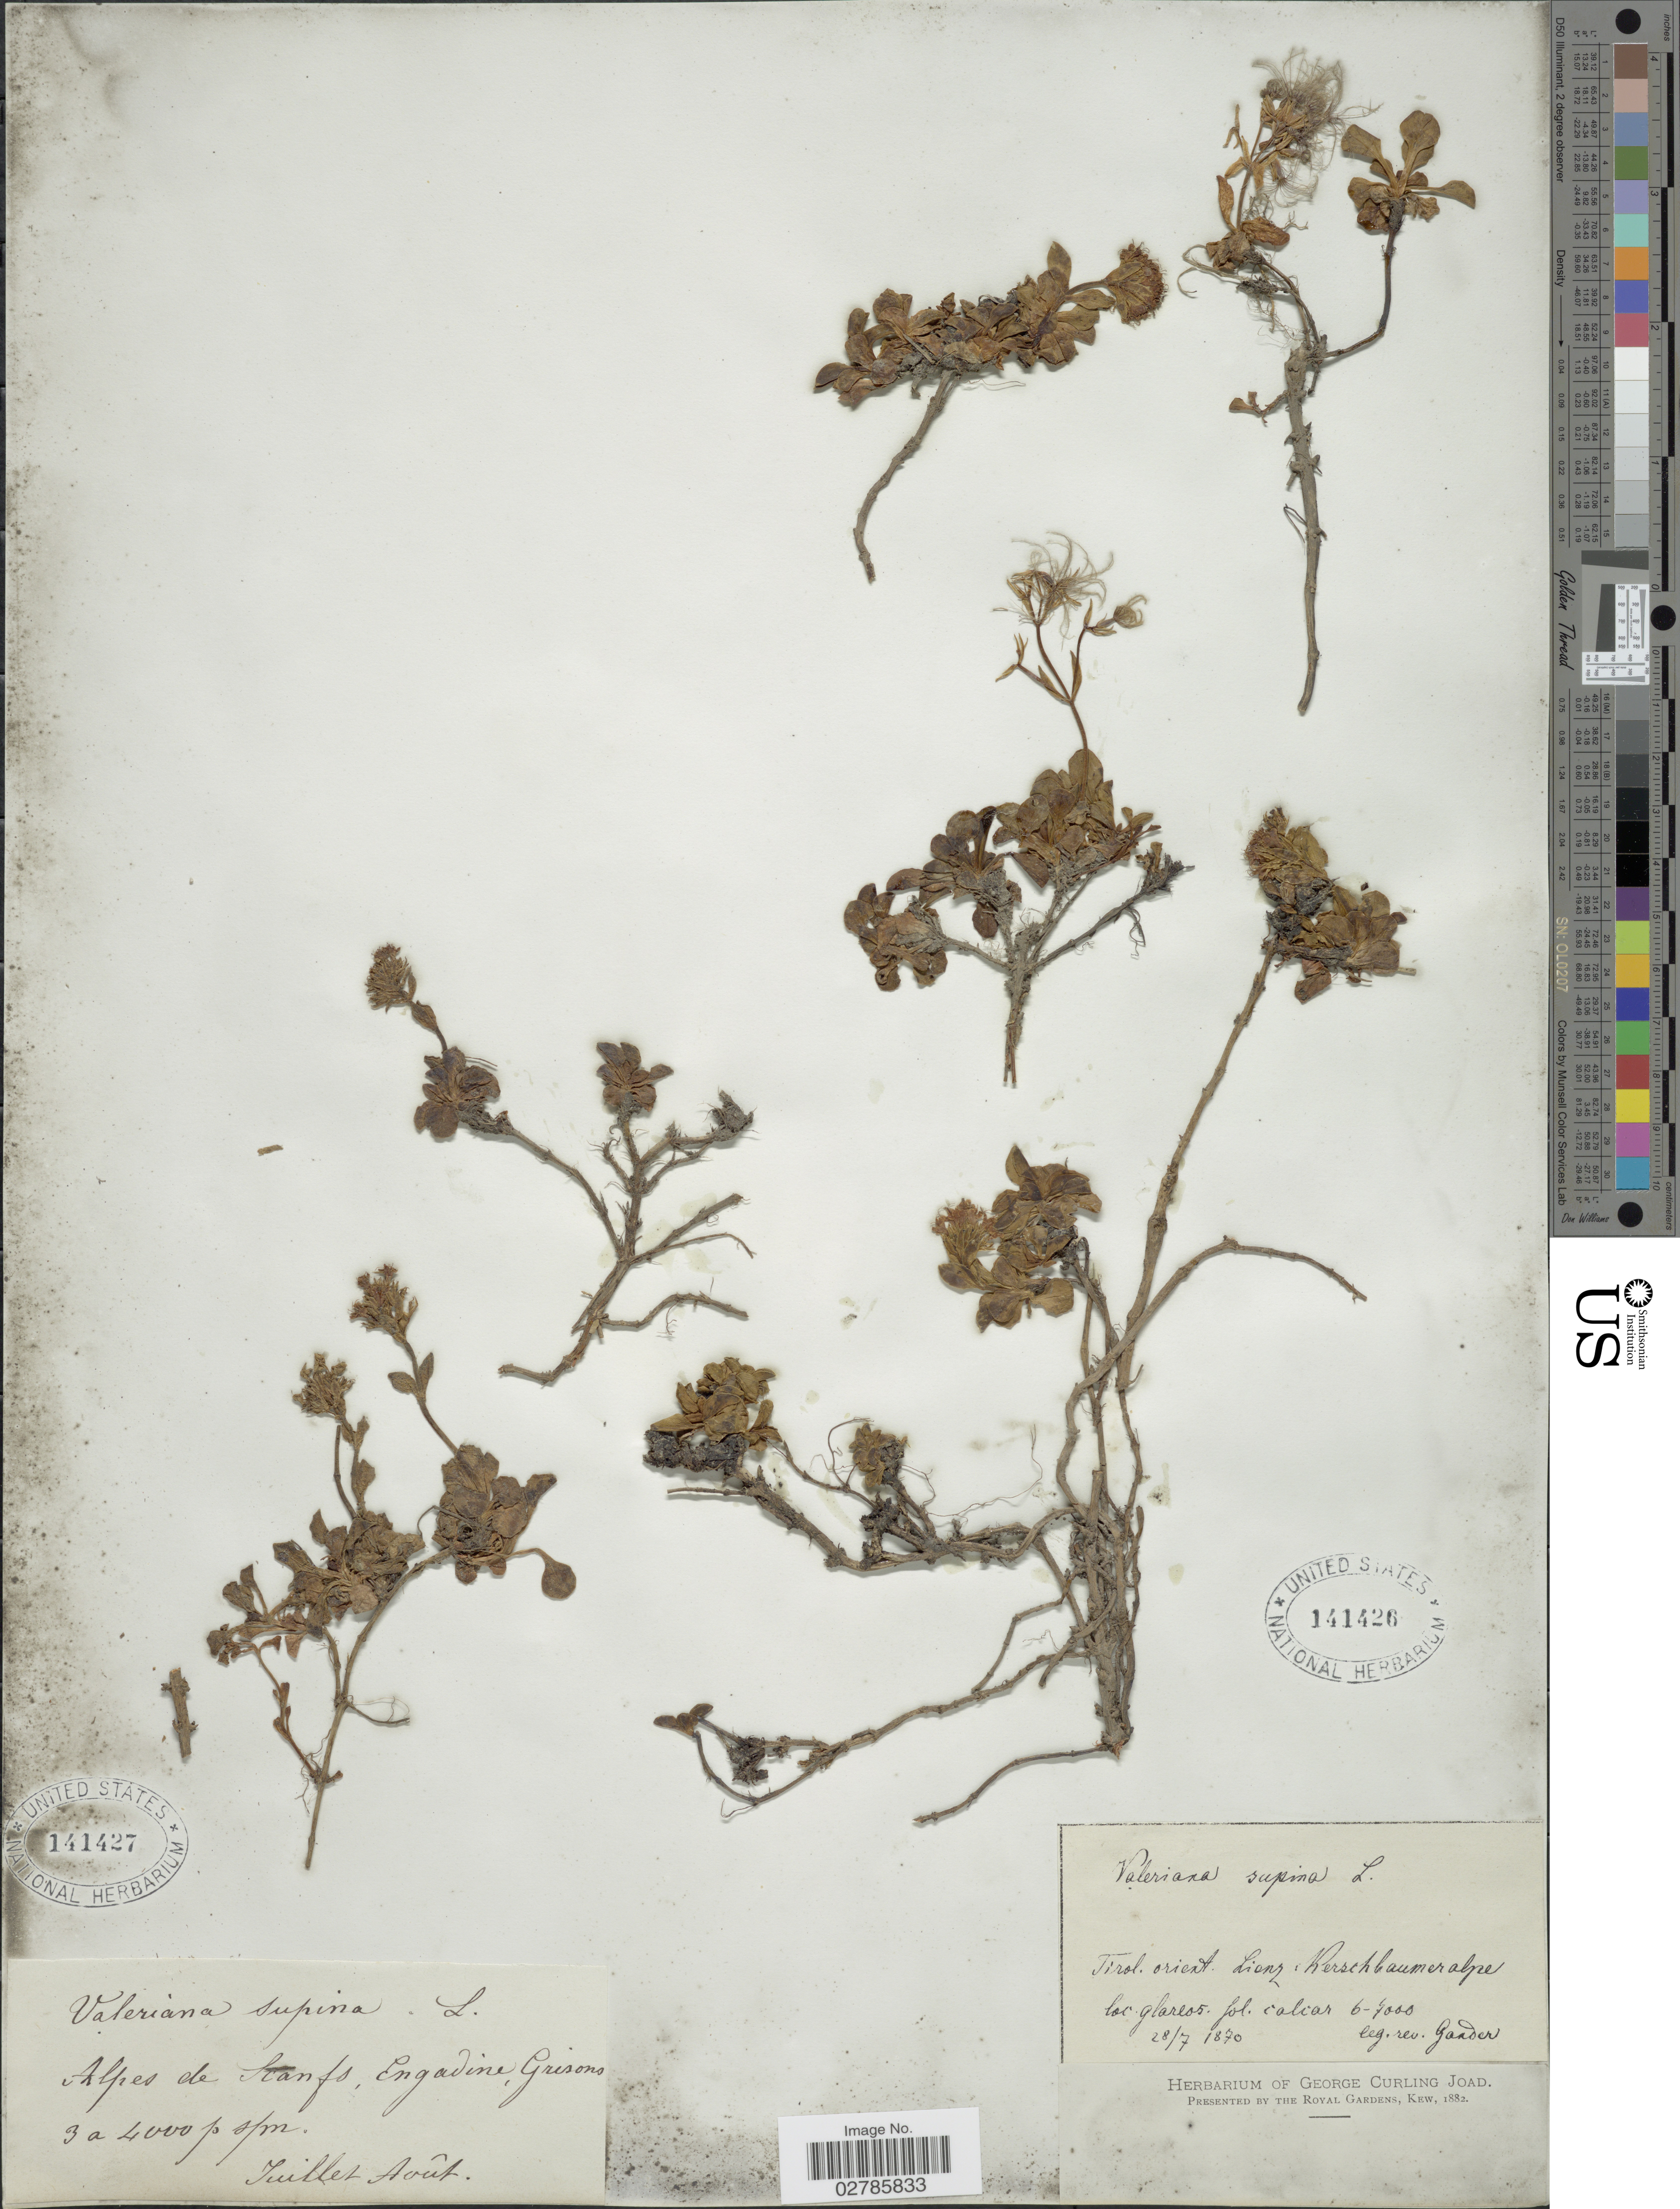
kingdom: Plantae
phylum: Tracheophyta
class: Magnoliopsida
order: Dipsacales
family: Caprifoliaceae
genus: Valeriana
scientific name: Valeriana supina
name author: Ard.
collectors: H. Gander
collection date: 1870-07-28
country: Austria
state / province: Tirol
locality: Tirol. orient. Lienz: Kerschbaumer alpe lac glareos. fol. calcar.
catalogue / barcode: US 141426